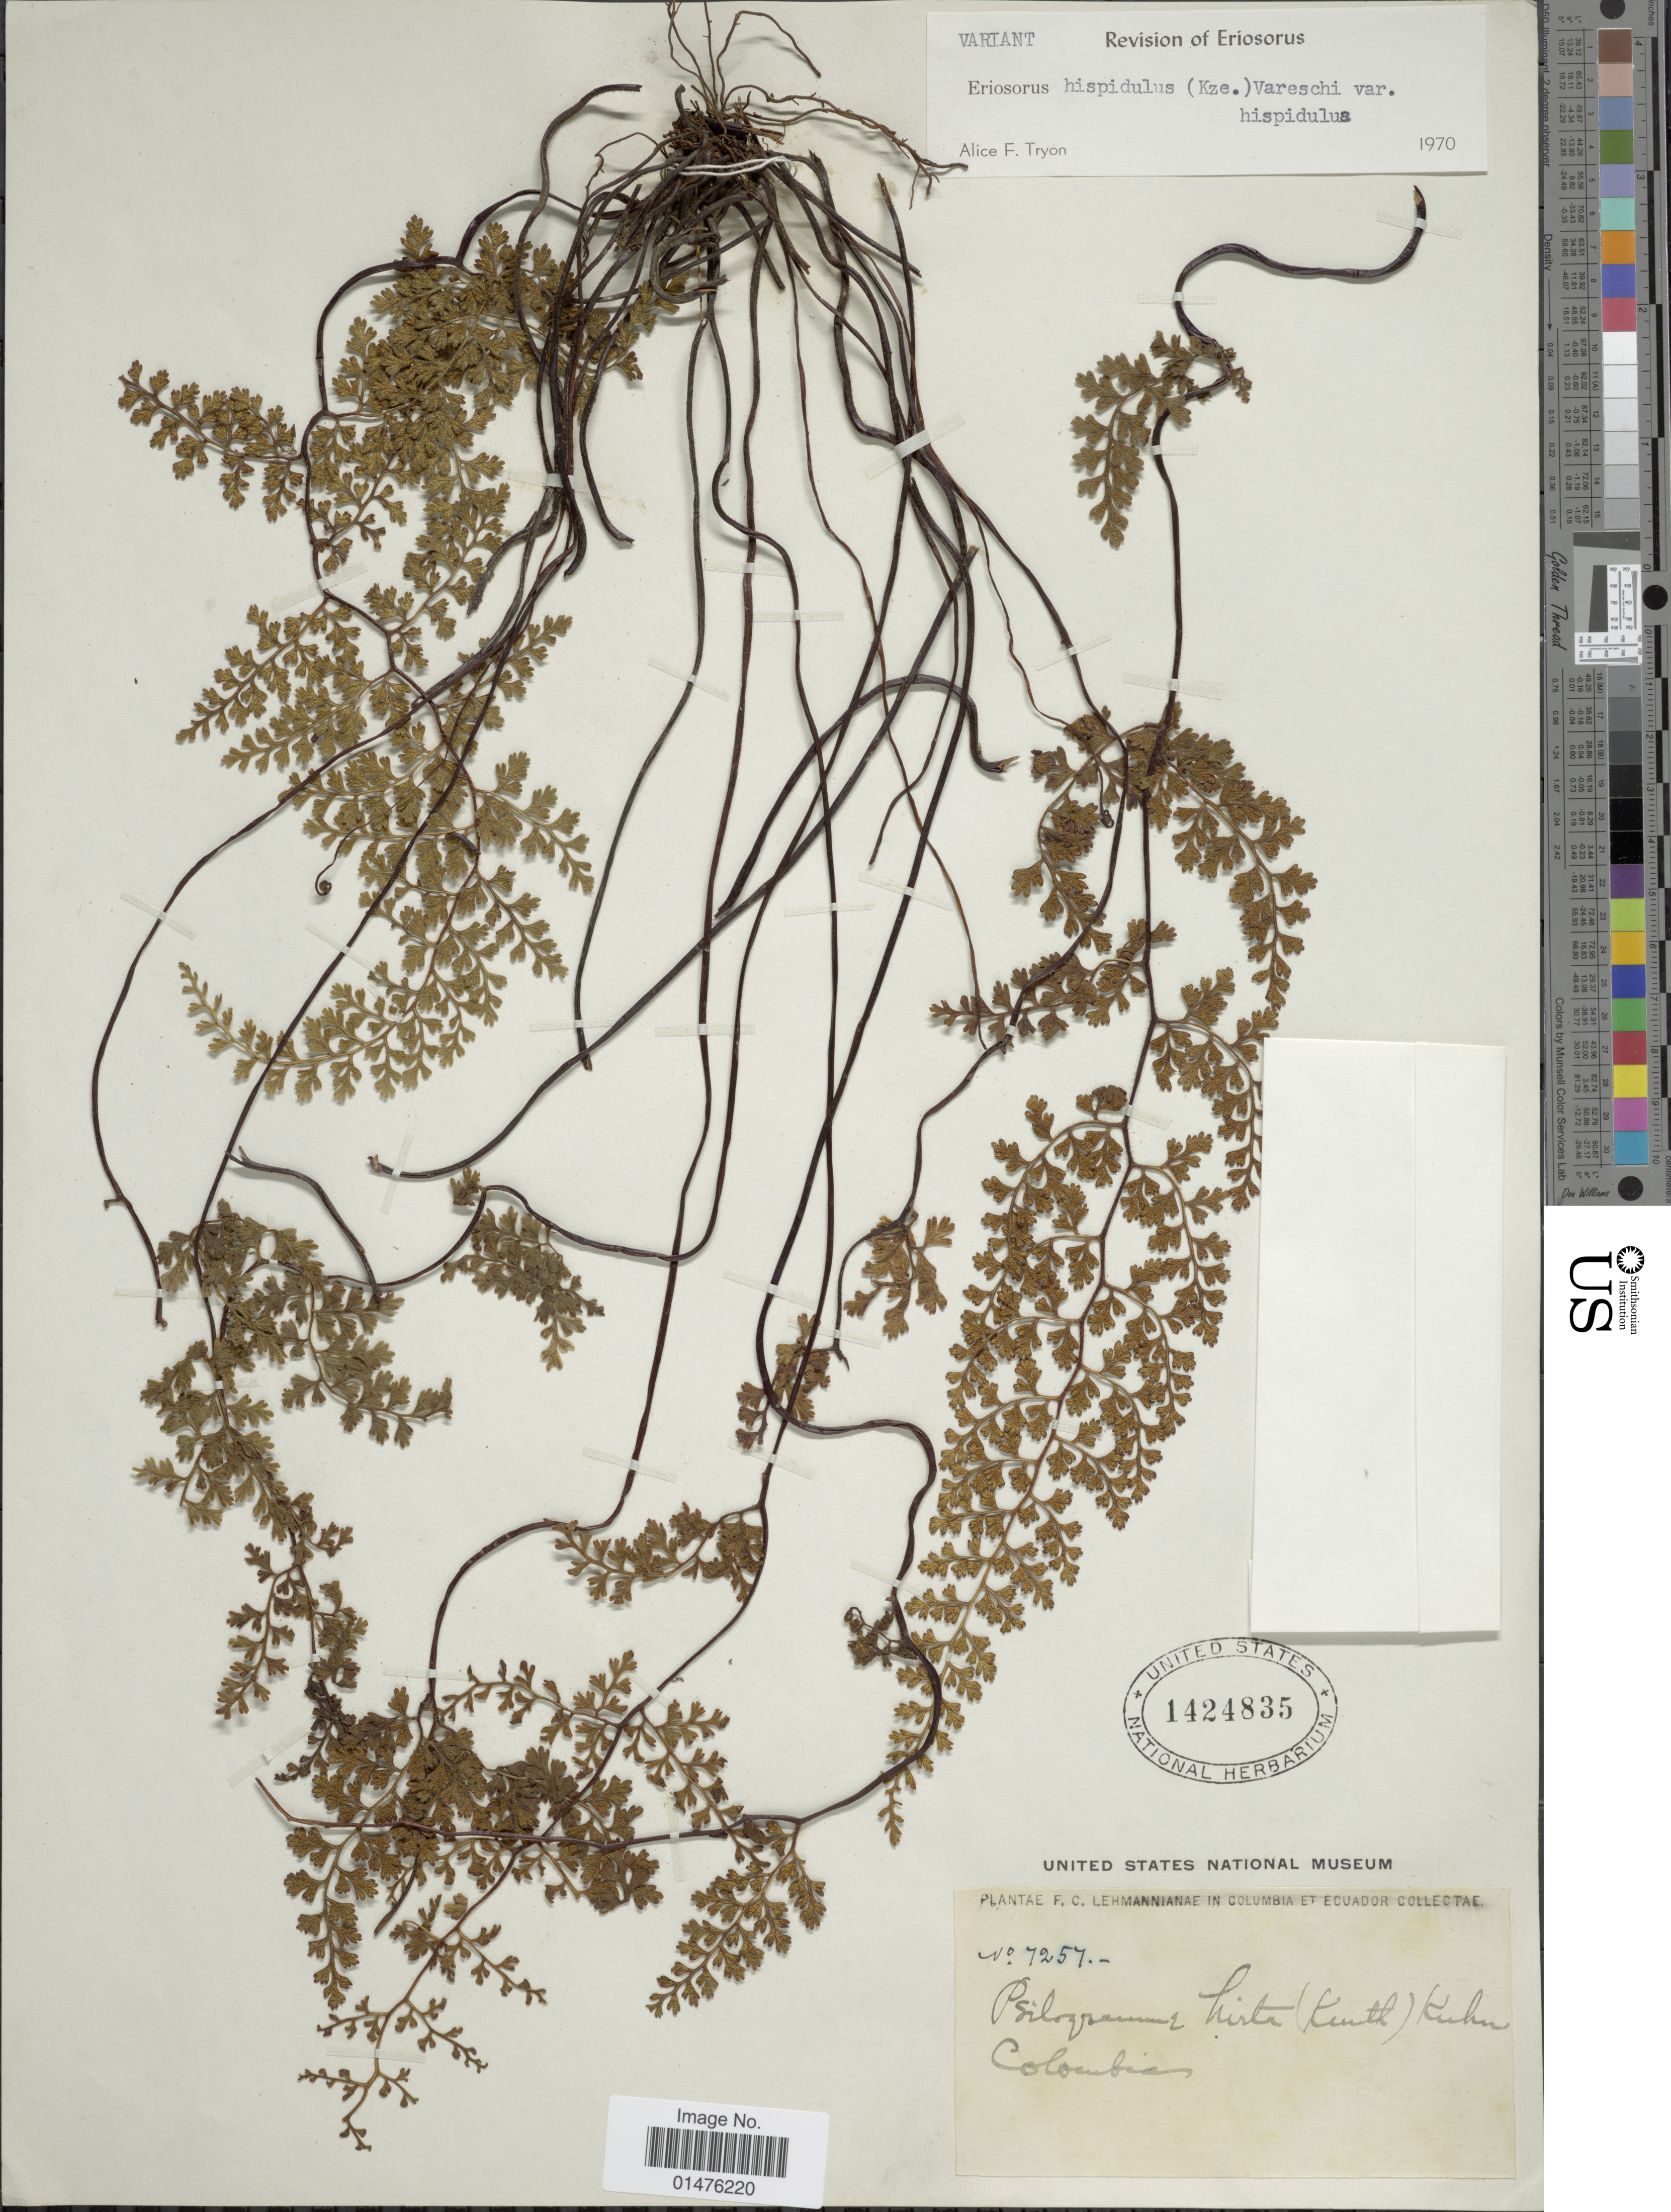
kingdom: Plantae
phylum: Tracheophyta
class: Polypodiopsida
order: Polypodiales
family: Pteridaceae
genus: Jamesonia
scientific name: Jamesonia hispidula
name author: Kunze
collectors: F. C. Lehmann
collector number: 7257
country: Colombia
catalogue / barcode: US 1424835